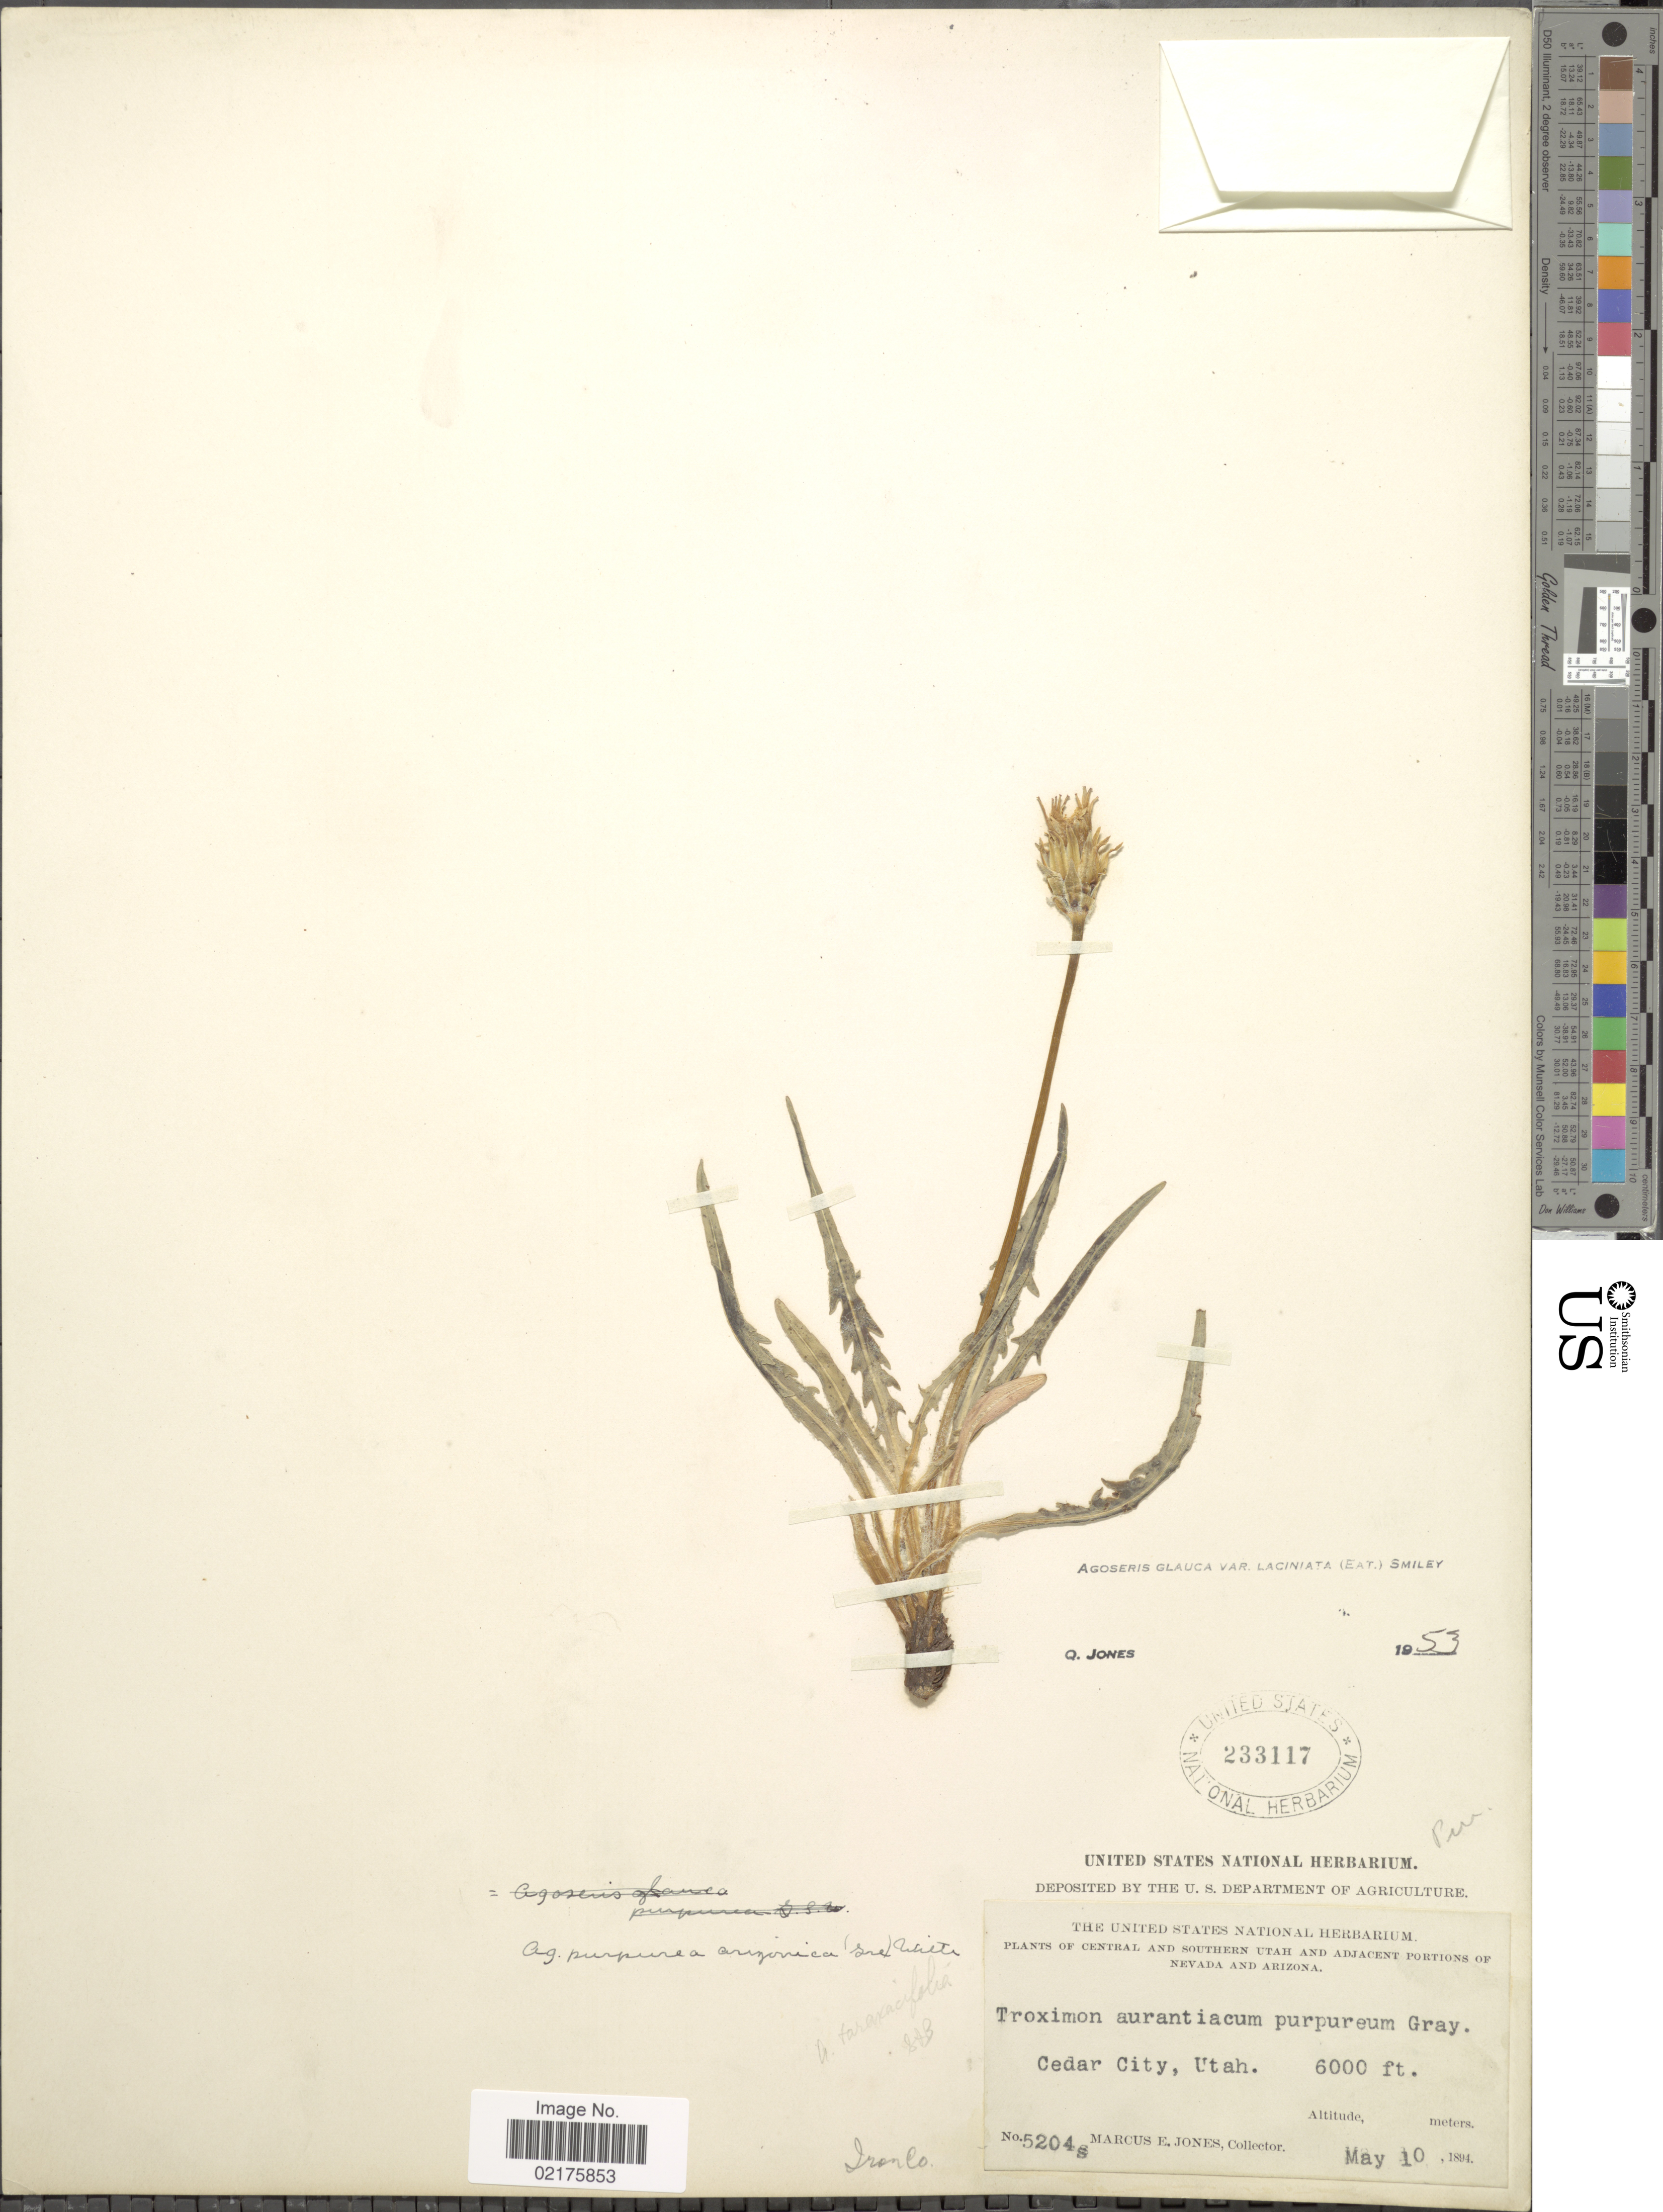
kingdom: Plantae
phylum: Tracheophyta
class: Magnoliopsida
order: Asterales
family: Asteraceae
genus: Agoseris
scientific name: Agoseris parviflora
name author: (Nutt.) D. Dietr.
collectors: M. E. Jones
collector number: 5204s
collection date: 1894-05-10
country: United States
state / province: Utah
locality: Central and Southern Utah, Cedar City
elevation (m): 1829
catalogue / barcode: US 233117